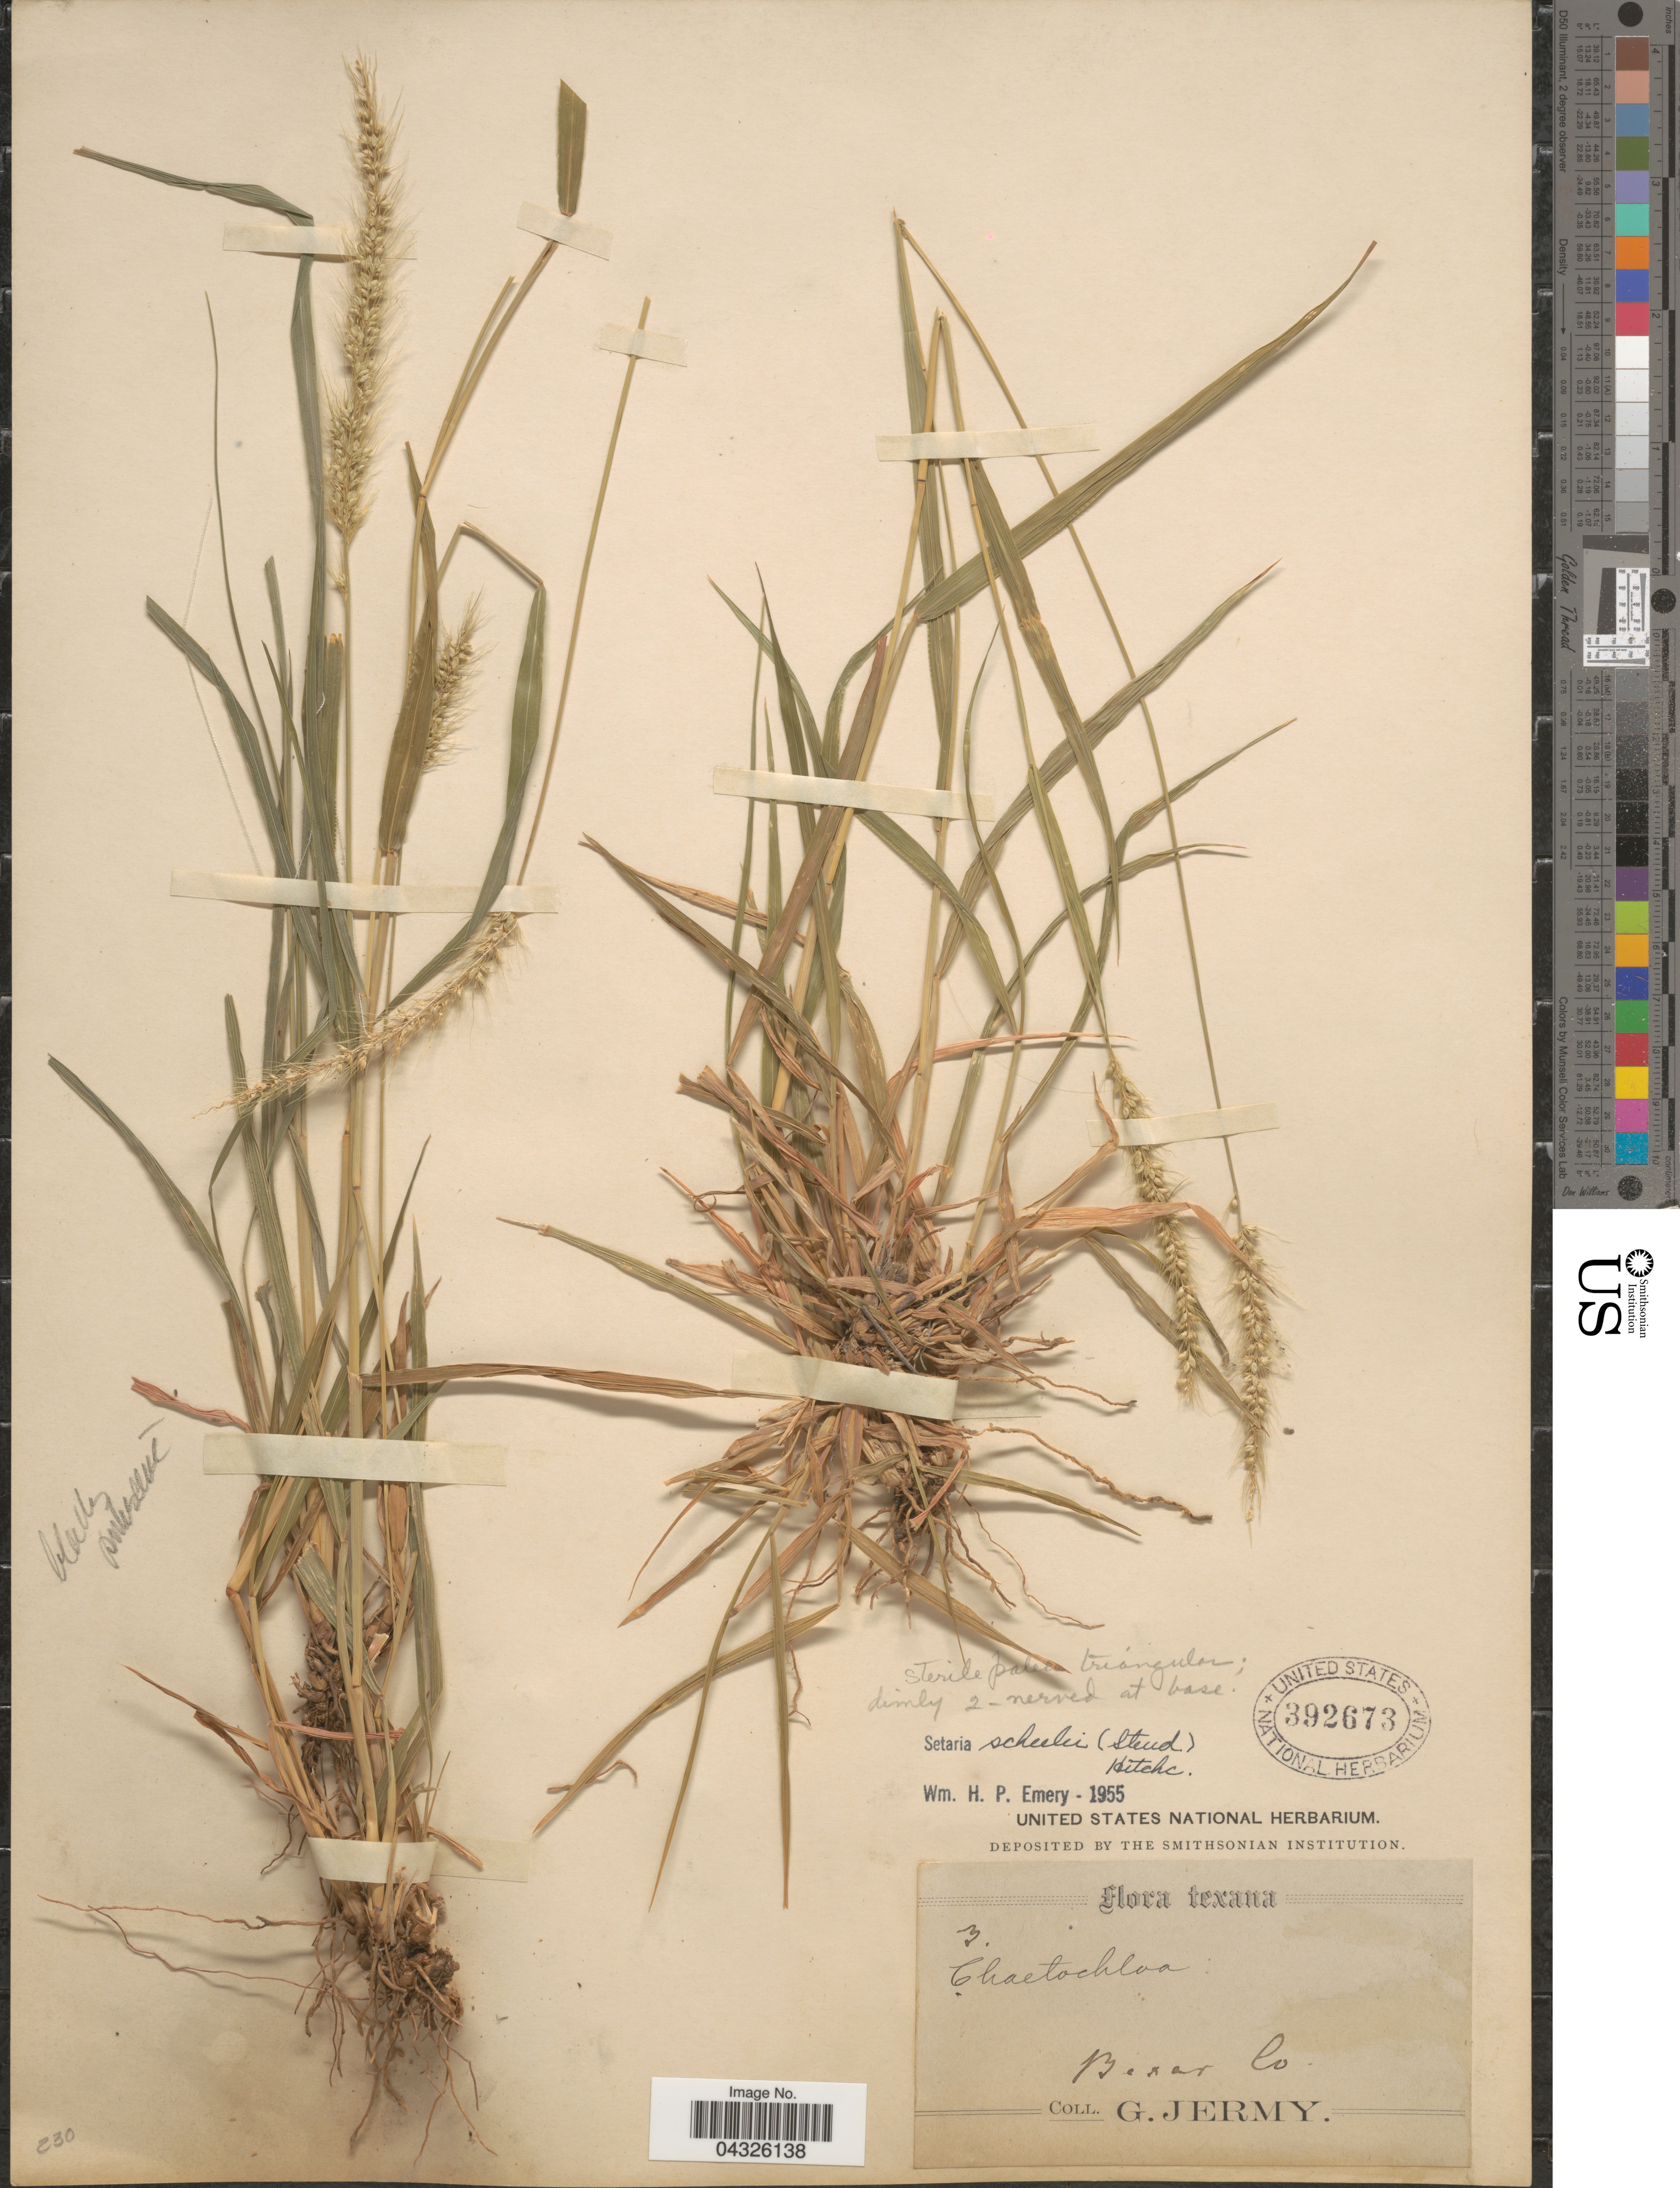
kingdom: Plantae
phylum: Tracheophyta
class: Liliopsida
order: Poales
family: Poaceae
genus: Setaria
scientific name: Setaria scheelei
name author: (Steud.) Hitchc.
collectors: G. Jermy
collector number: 3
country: United States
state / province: Texas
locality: Bexar Co.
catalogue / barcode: US 392673